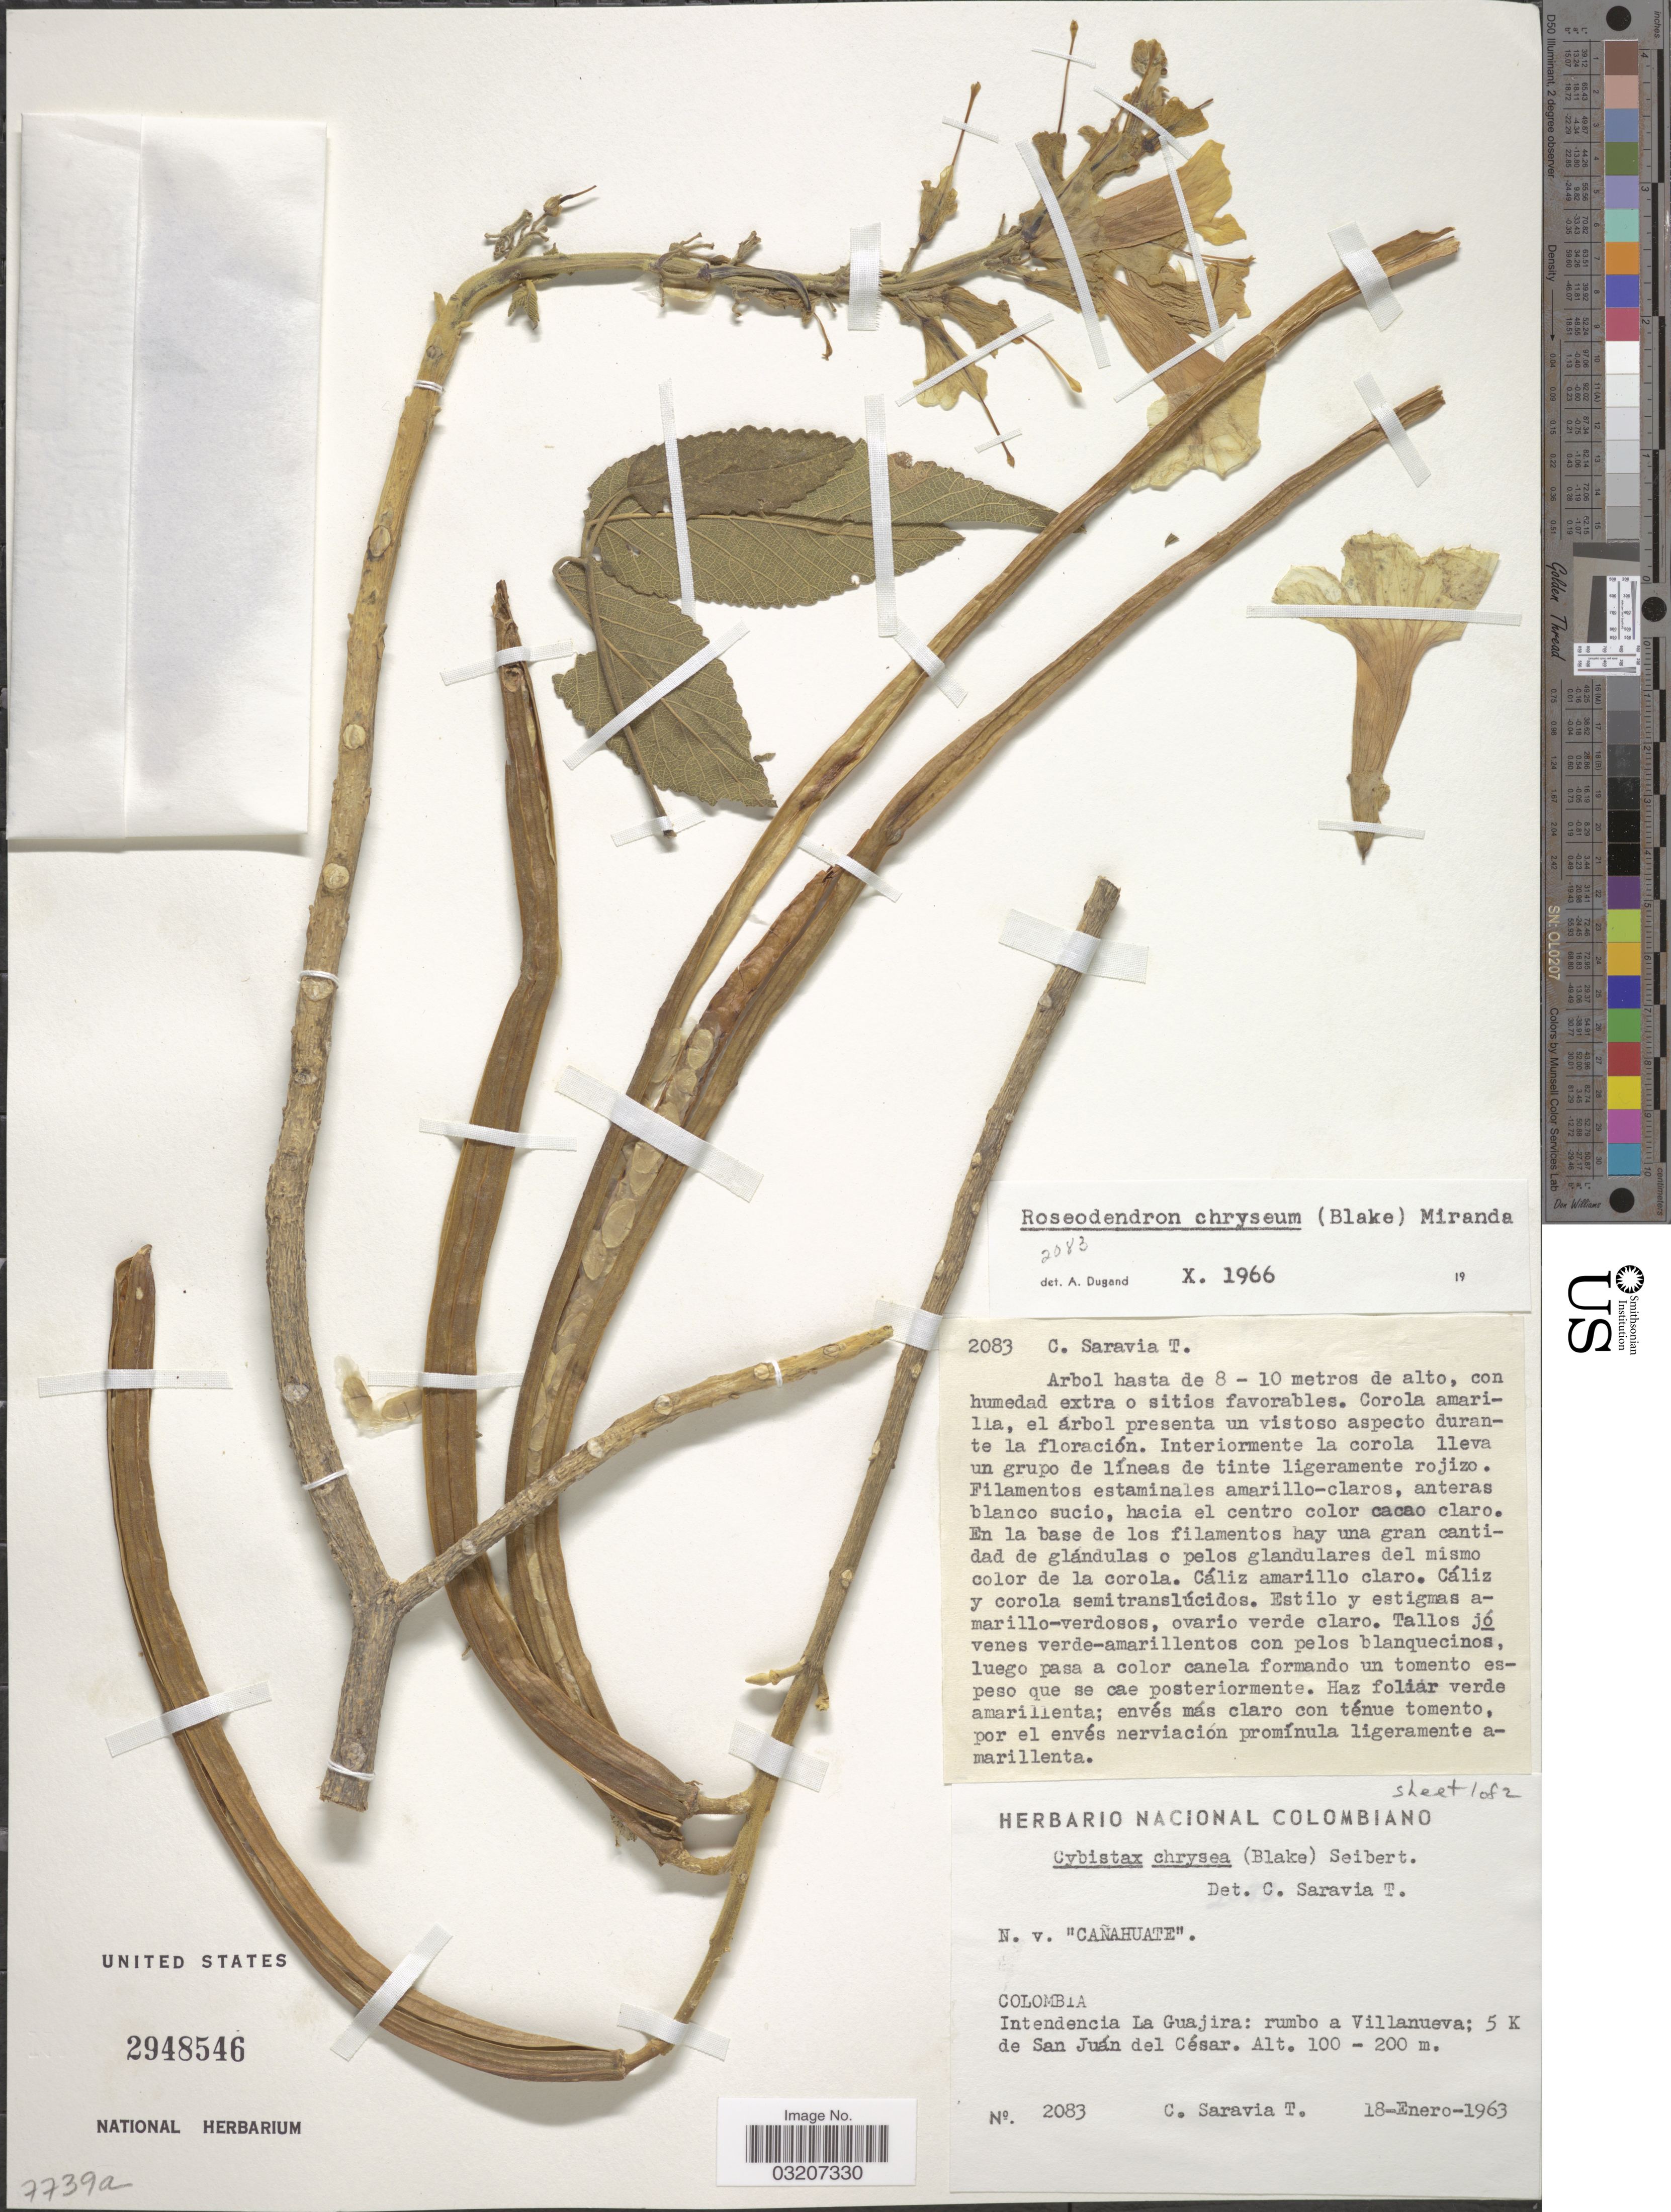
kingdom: Plantae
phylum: Tracheophyta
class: Magnoliopsida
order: Lamiales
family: Bignoniaceae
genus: Roseodendron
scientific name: Roseodendron chryseum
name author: (S.F. Blake) Miranda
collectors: C. Saravia T.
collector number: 2083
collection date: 1963-01-18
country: Colombia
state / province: La Guajira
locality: Intendencia La Guajira: rumbo a Villanueva; 5 K de San Juán del César.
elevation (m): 100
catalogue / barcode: US 2948546